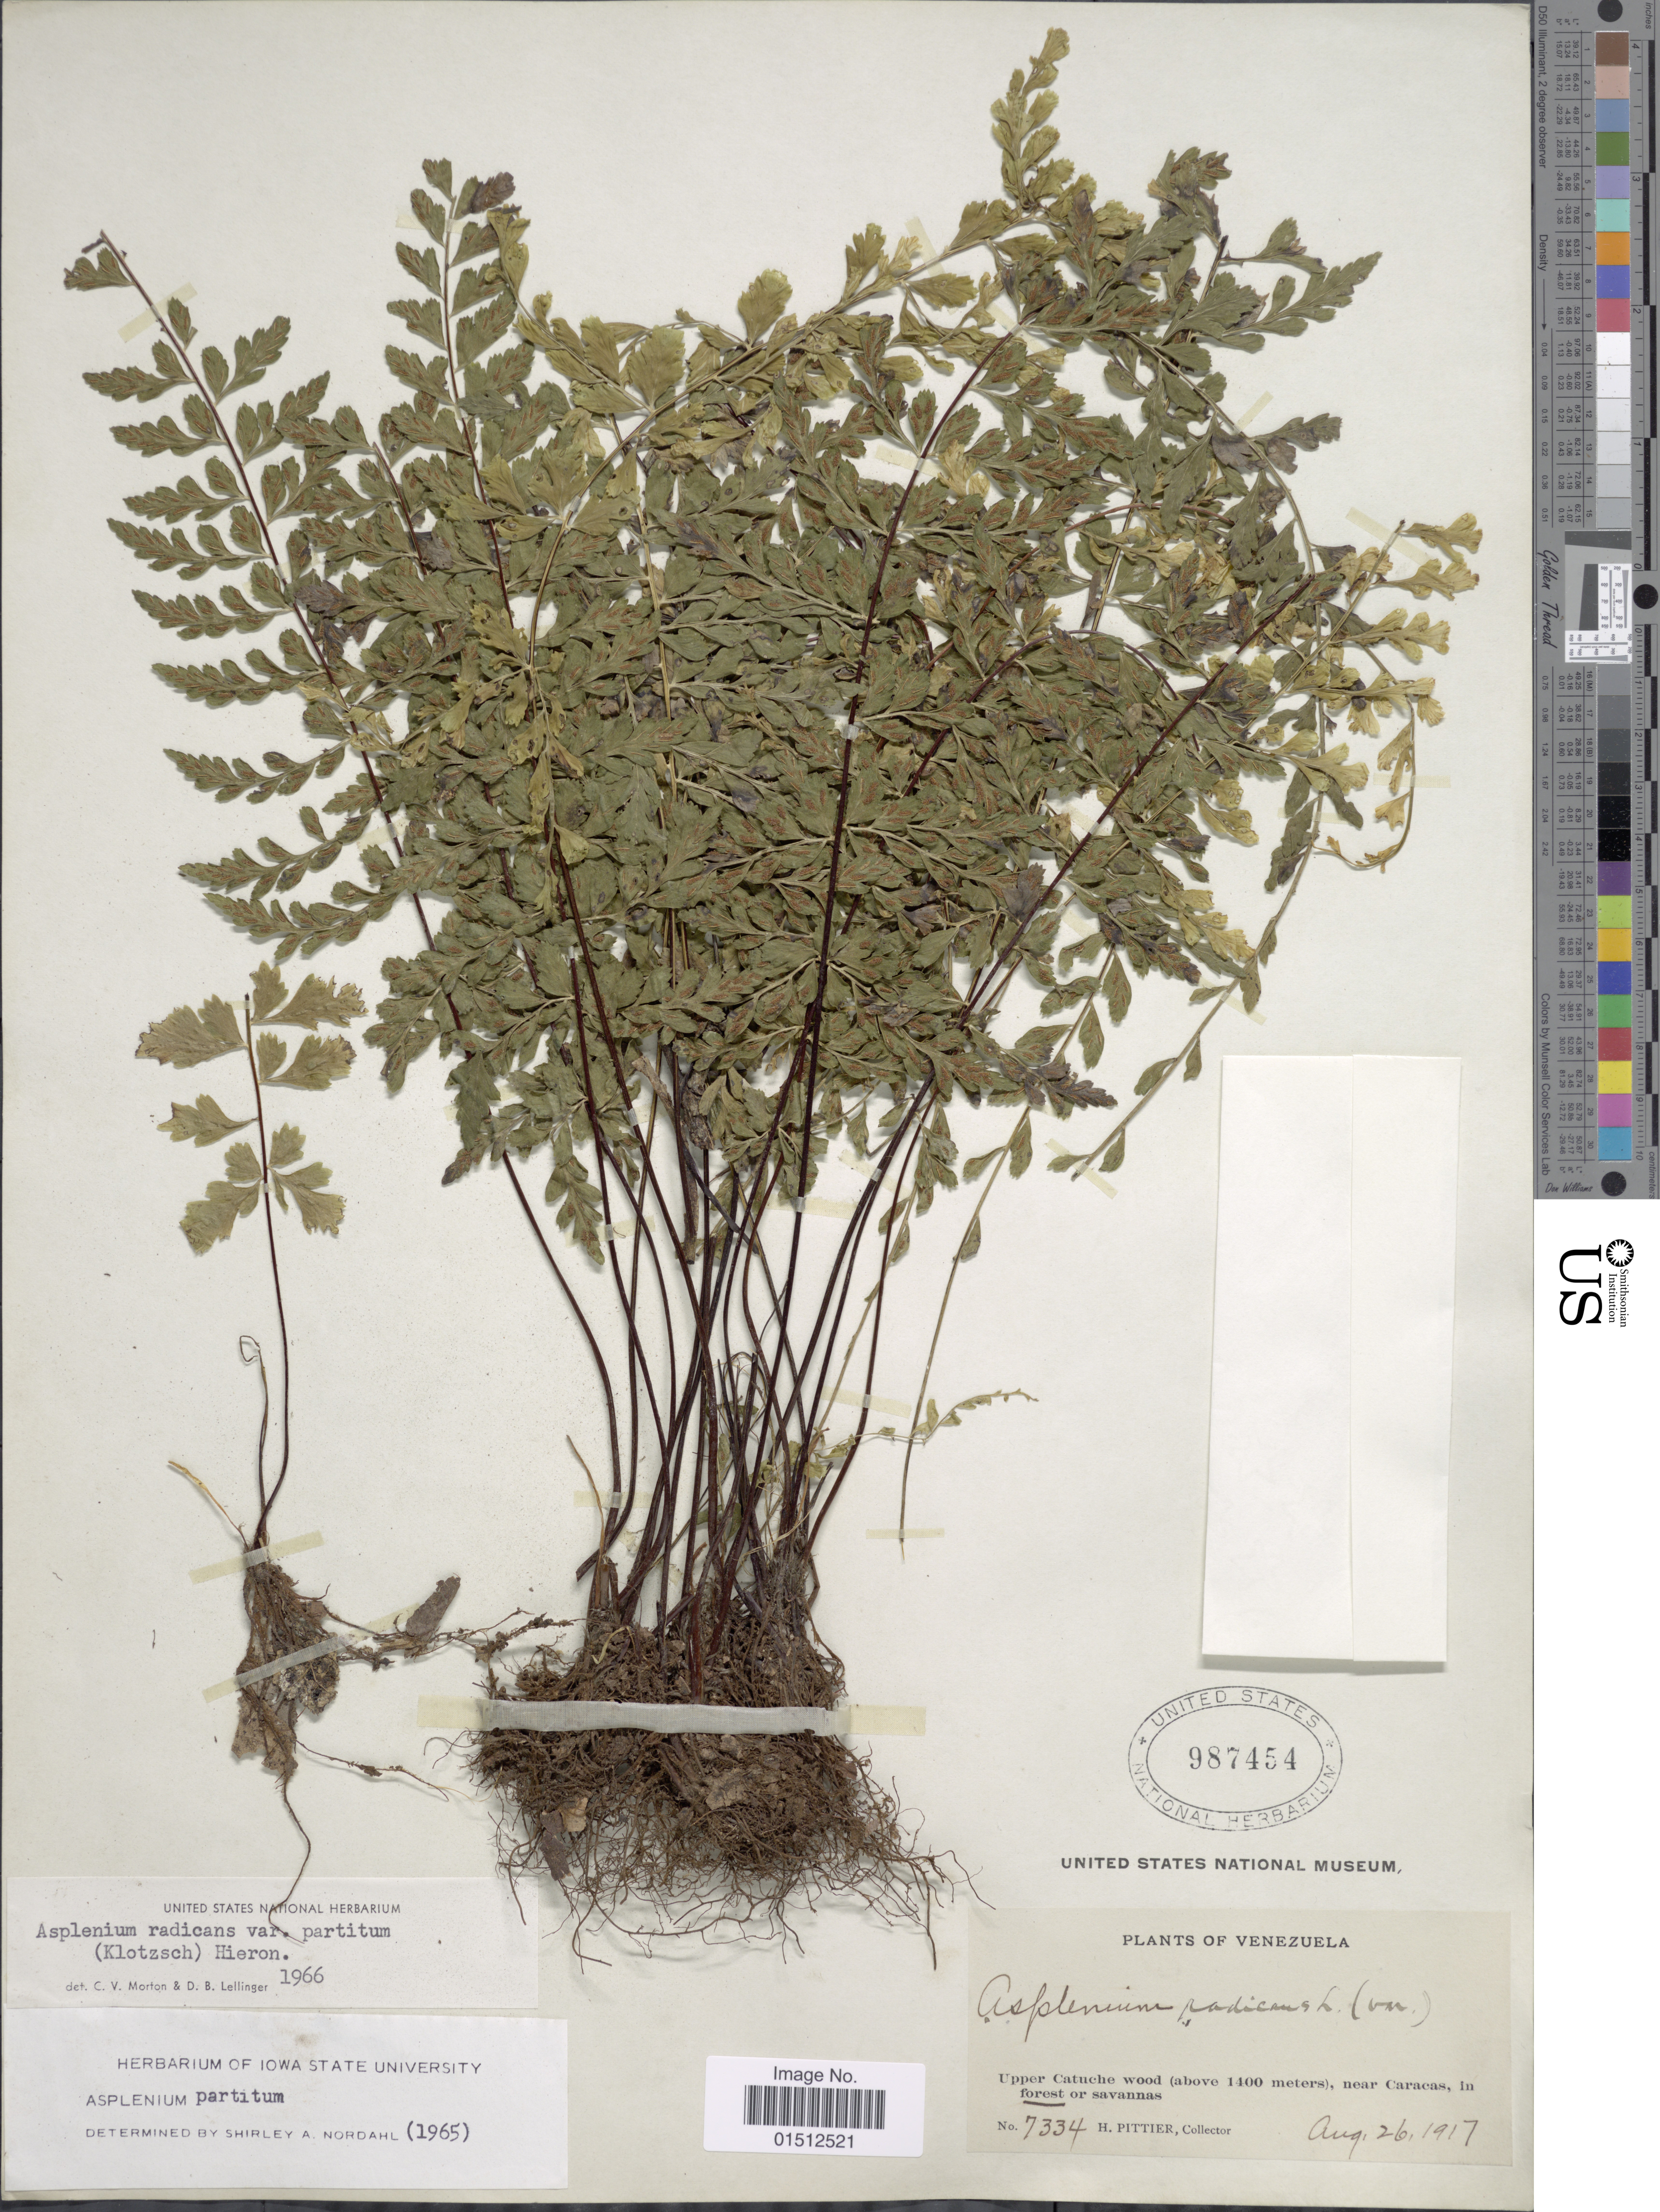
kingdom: Plantae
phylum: Tracheophyta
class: Polypodiopsida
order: Polypodiales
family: Aspleniaceae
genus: Asplenium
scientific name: Asplenium radicans var. partitum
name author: (Klotzsch) Hieron.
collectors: H. F. Pittier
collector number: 7334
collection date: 1917-08-26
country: Venezuela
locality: Venezuela, Upper Catuche wood, near Caracas.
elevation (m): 1400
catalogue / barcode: US 987454